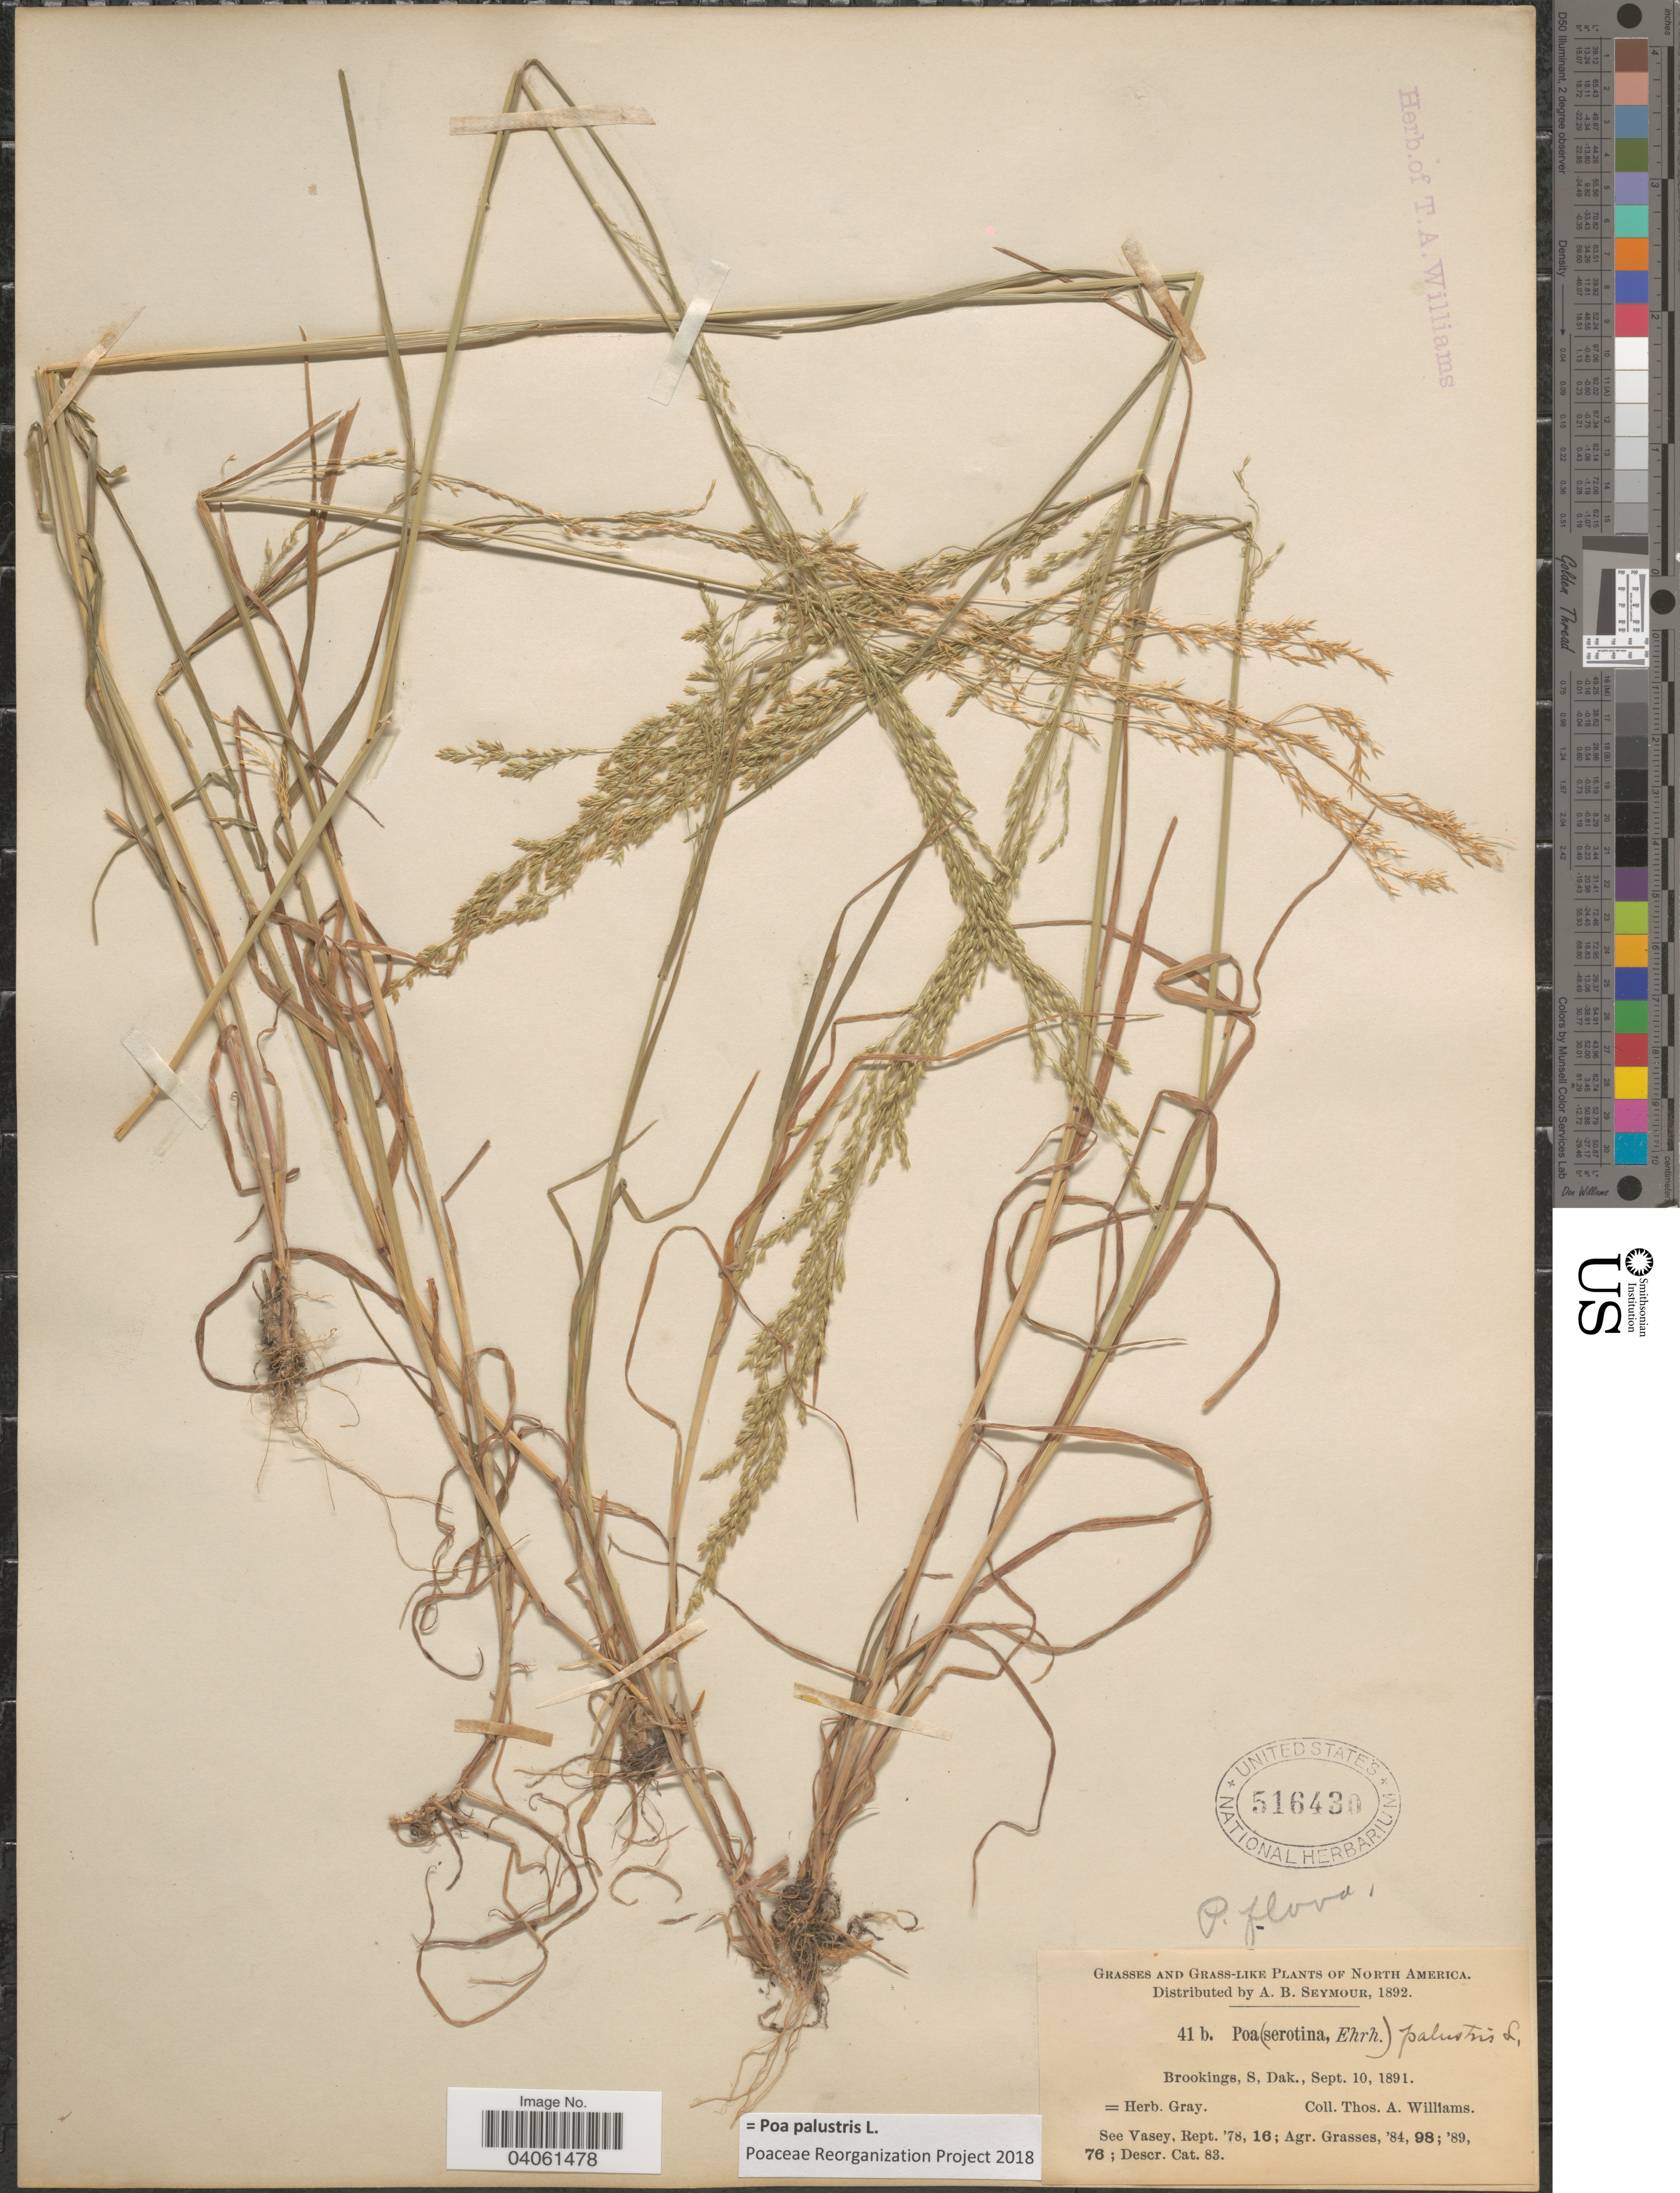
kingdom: Plantae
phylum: Tracheophyta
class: Liliopsida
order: Poales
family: Poaceae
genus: Poa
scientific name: Poa palustris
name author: L.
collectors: T. A. Williams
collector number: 41b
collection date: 1891-09-10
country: United States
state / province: South Dakota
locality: Brookings.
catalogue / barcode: US 516430